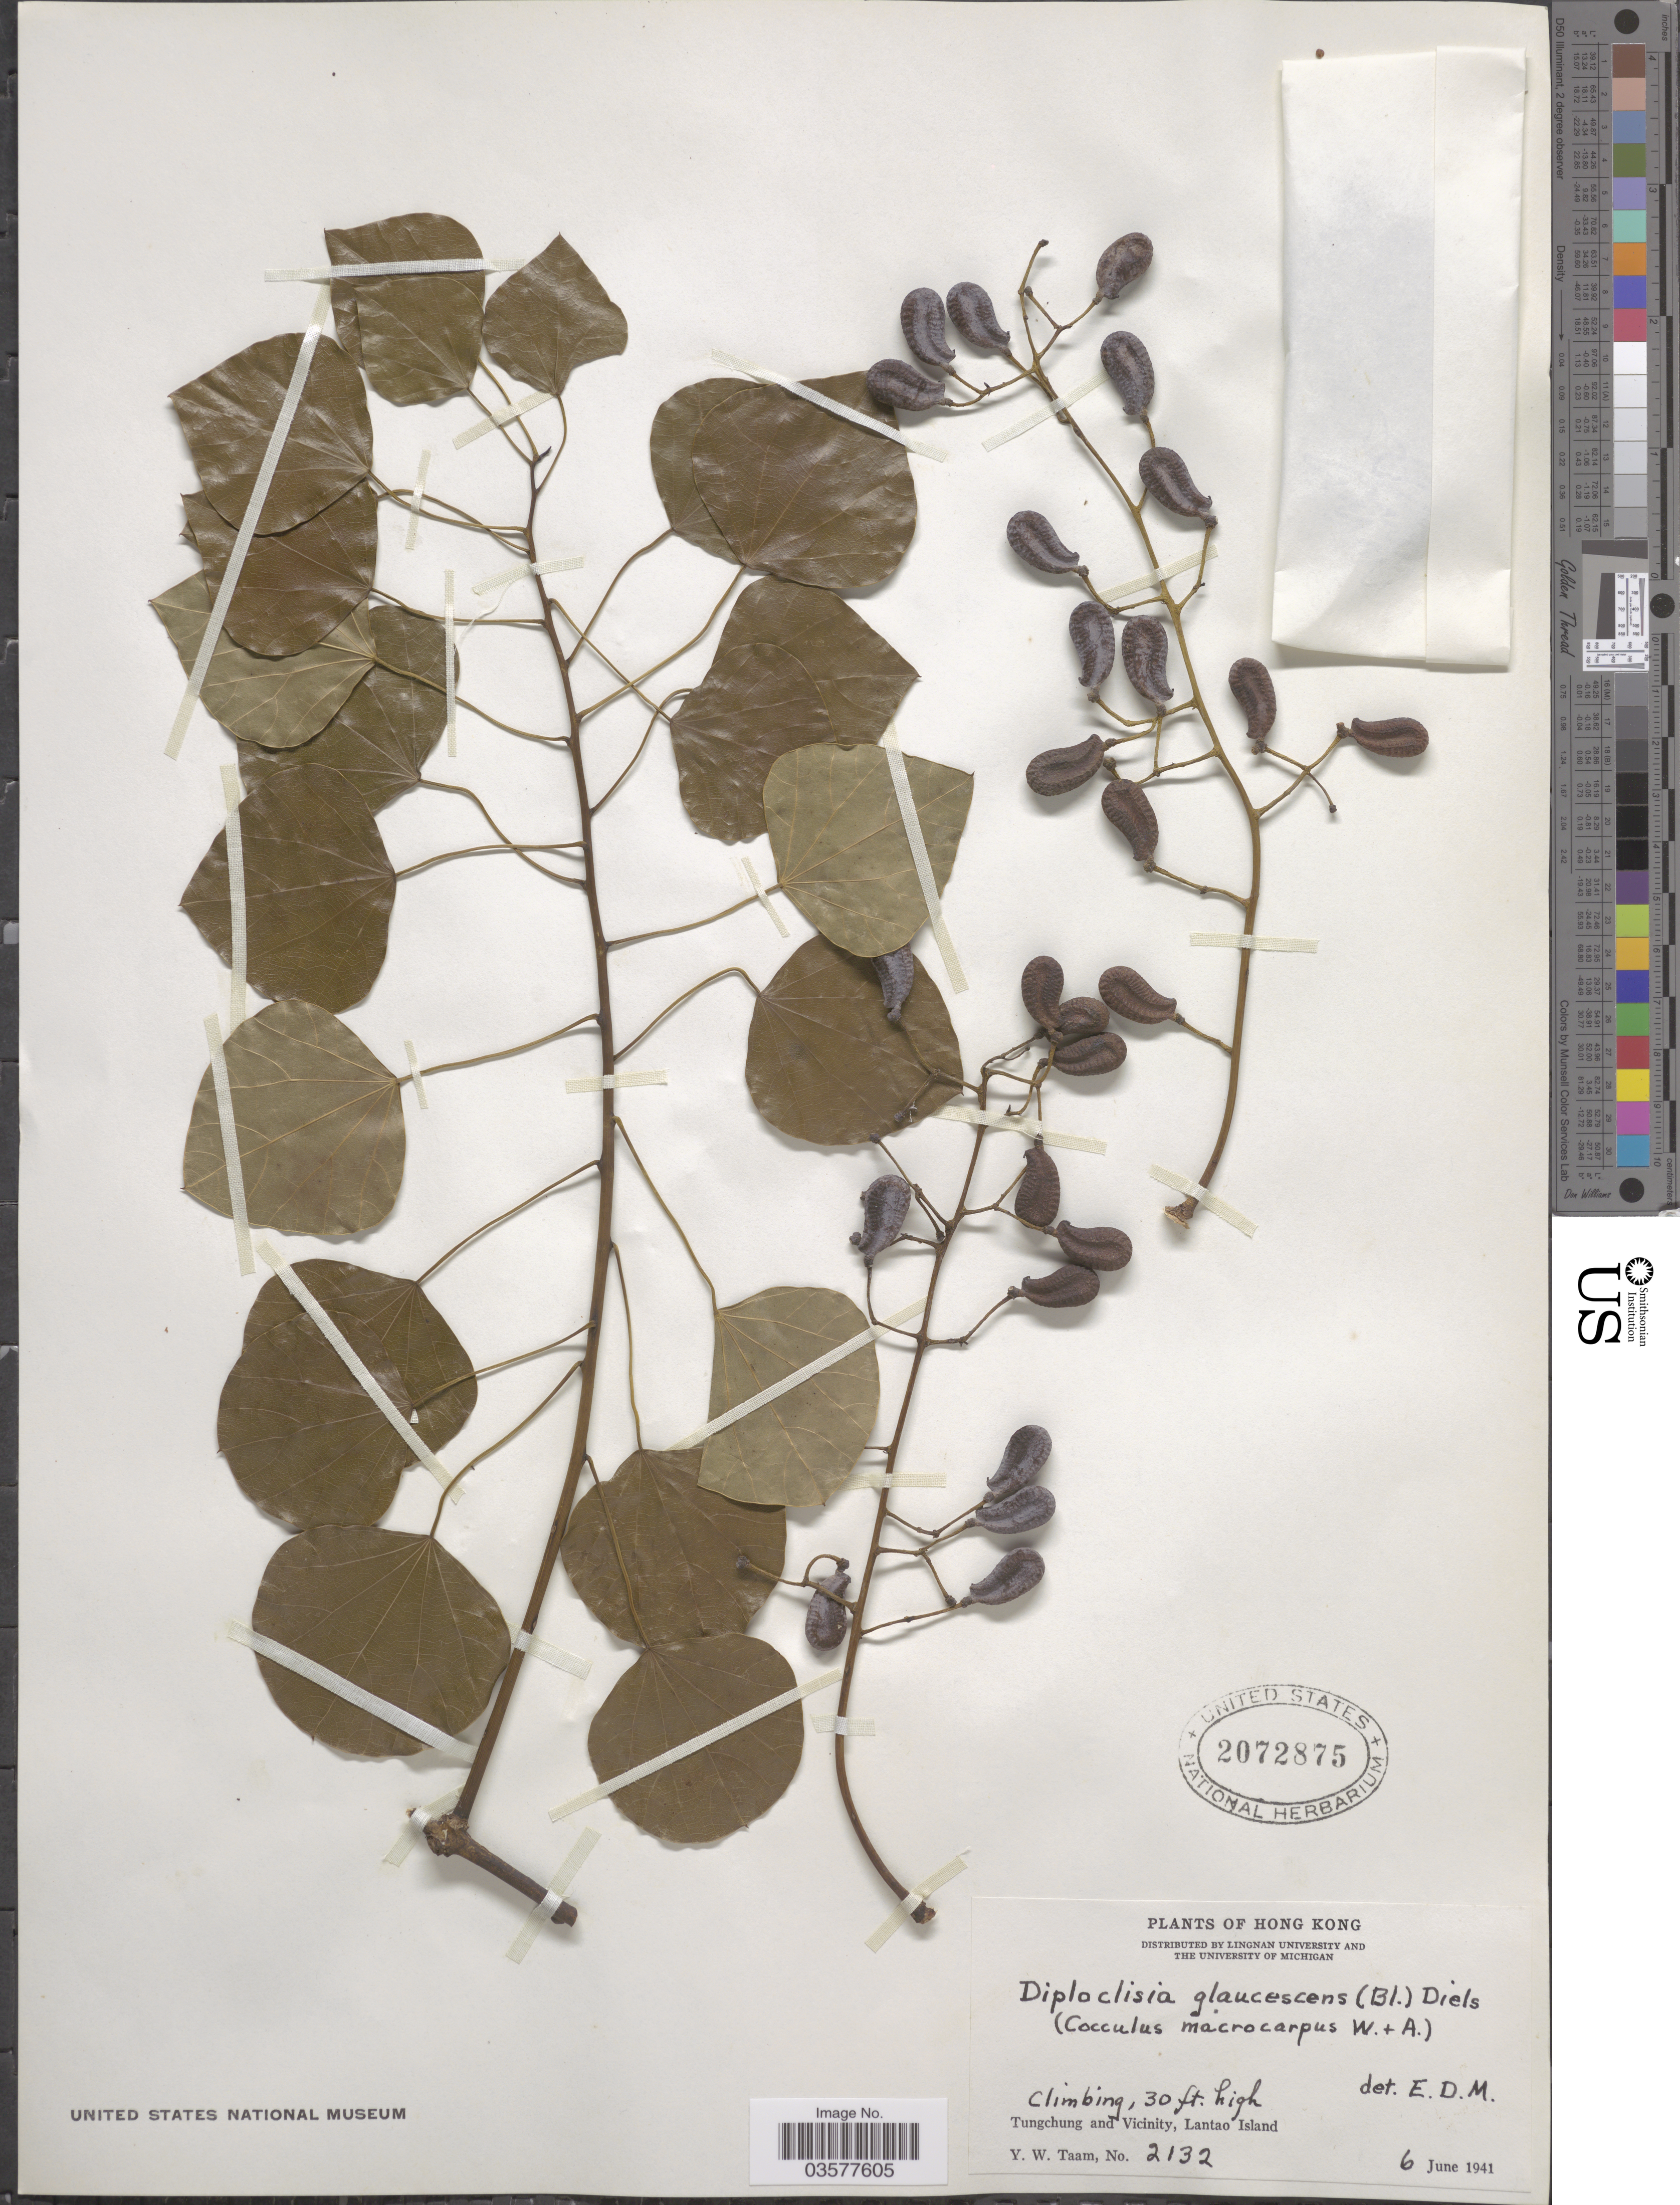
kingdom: Plantae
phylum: Tracheophyta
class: Magnoliopsida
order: Ranunculales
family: Menispermaceae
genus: Diploclisia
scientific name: Diploclisia glaucescens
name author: (Blume) Diels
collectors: Y. W. Taam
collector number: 2132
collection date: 1941-06-06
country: China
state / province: Hong Kong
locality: Tungchung and Vicinity, Lantao Island.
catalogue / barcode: US 2072875